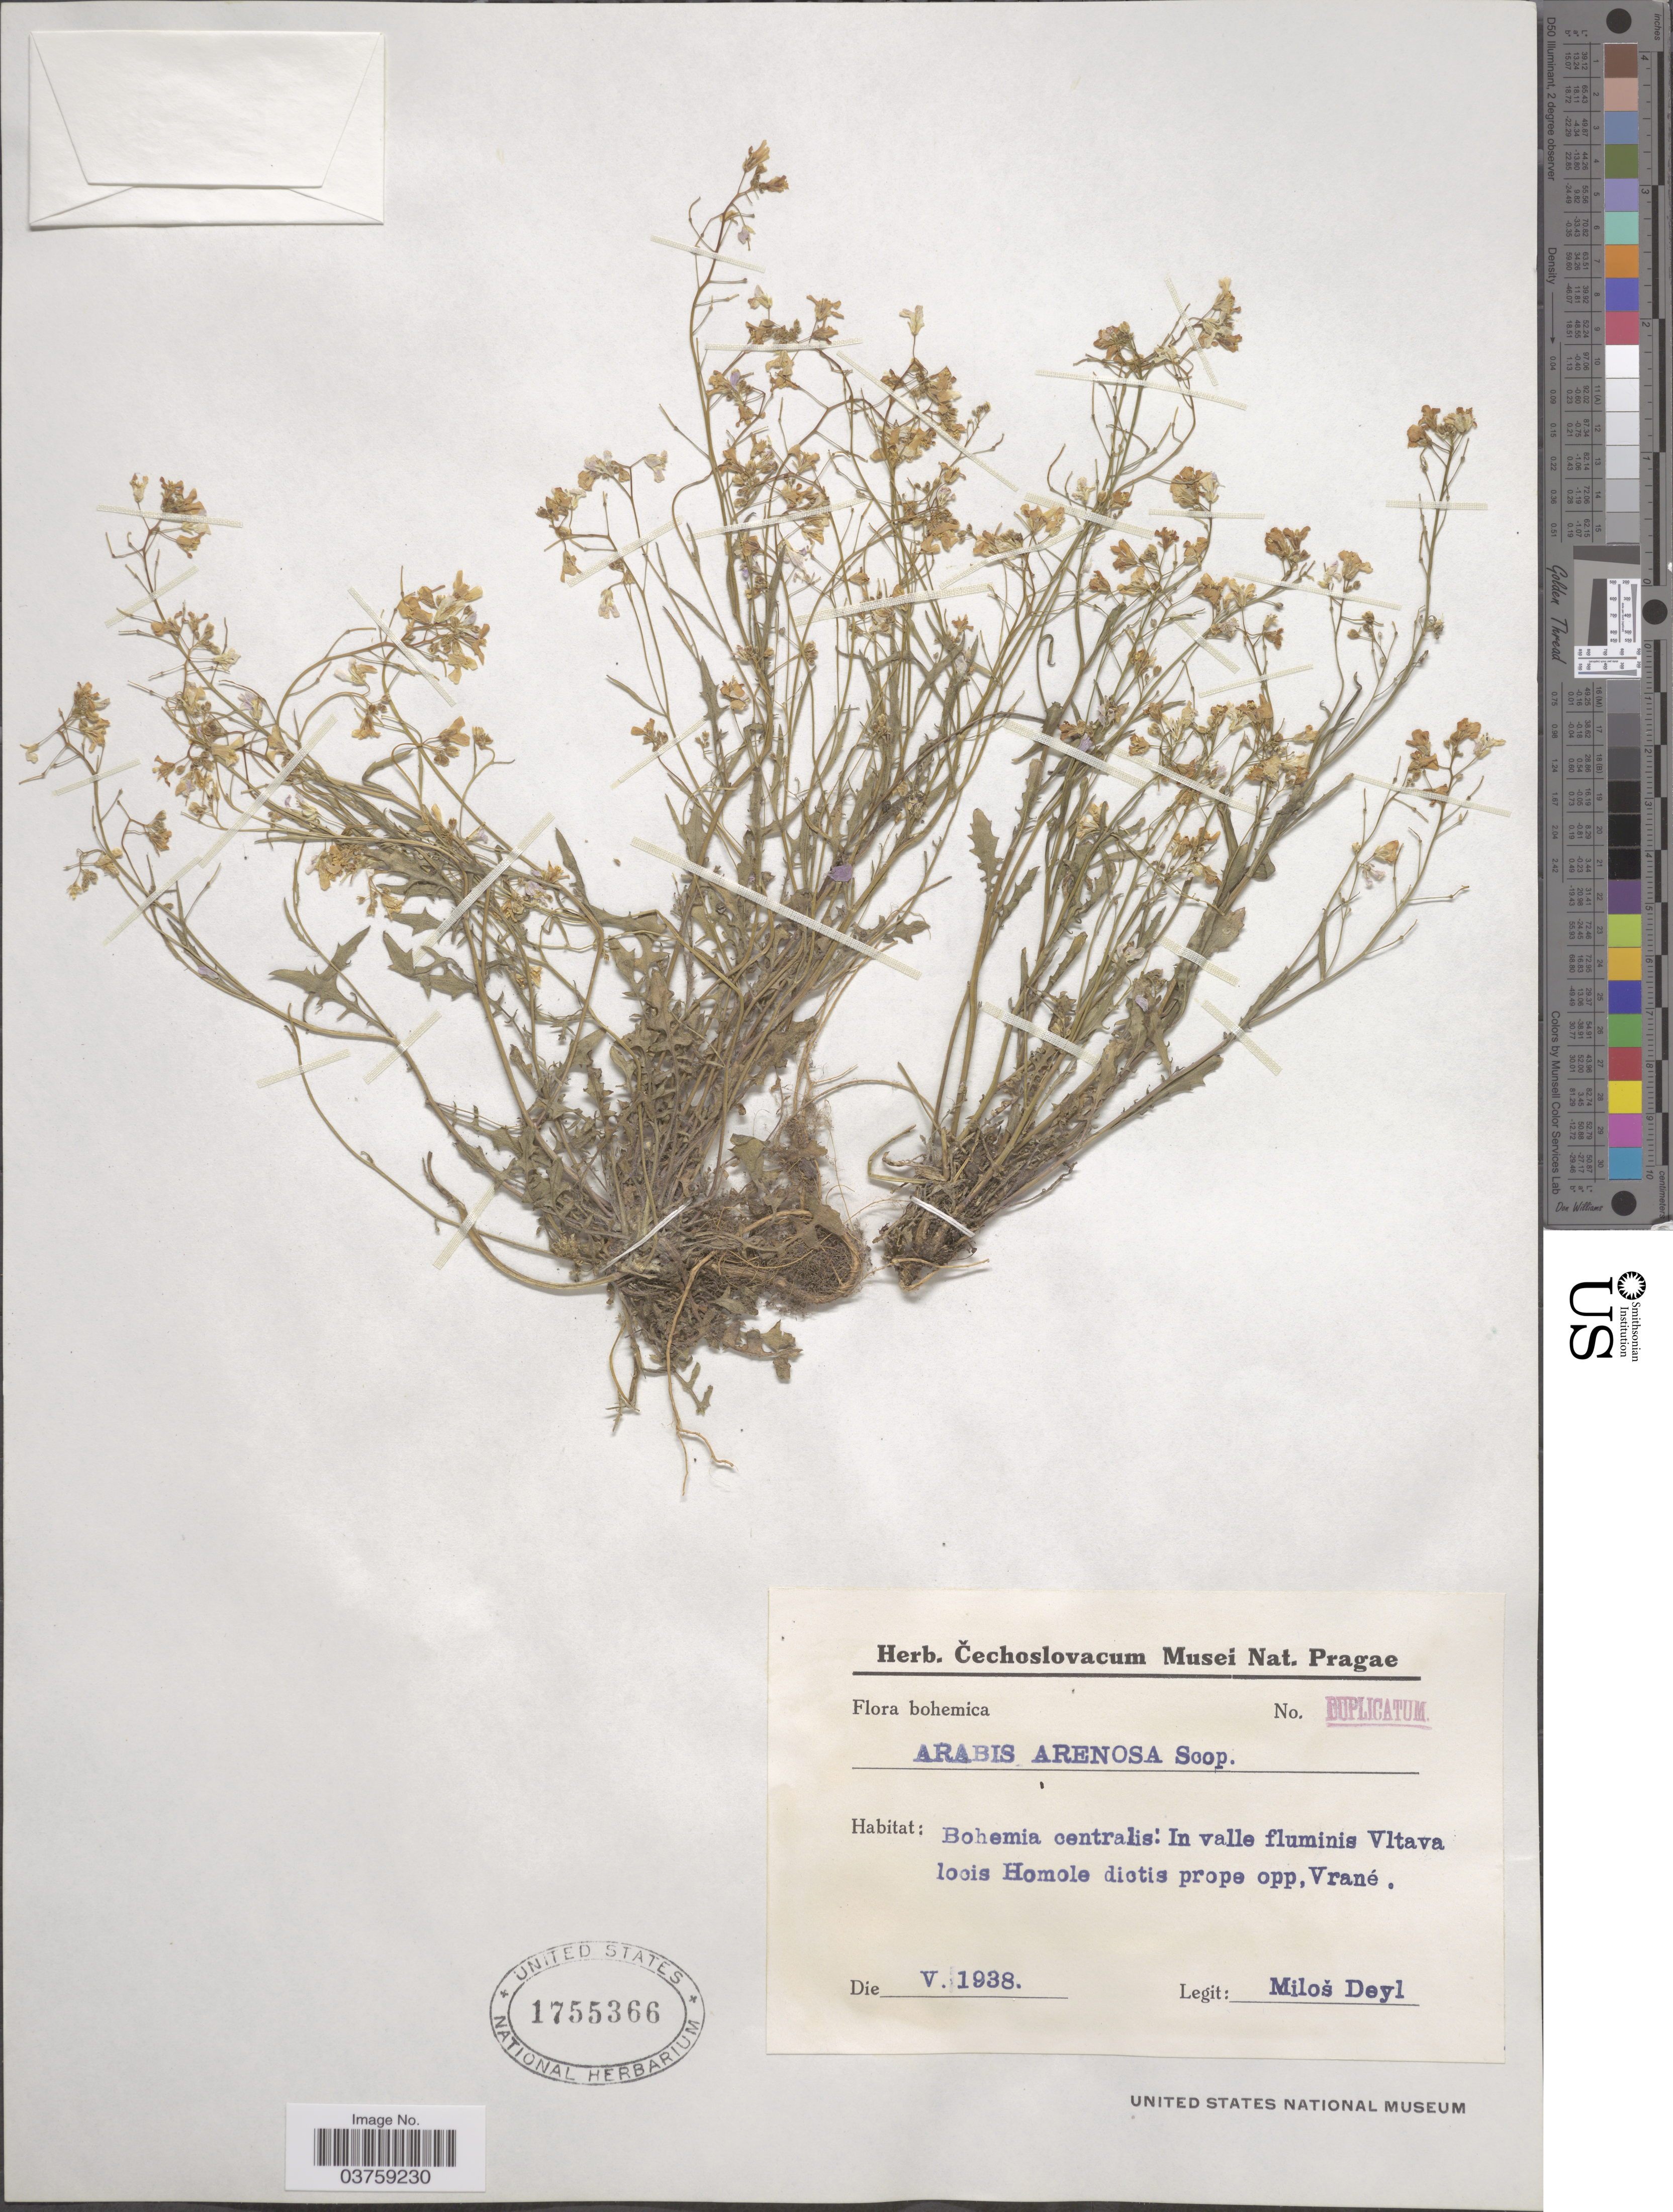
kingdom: Plantae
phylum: Tracheophyta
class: Magnoliopsida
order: Brassicales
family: Brassicaceae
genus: Arabis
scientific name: Arabis arenosa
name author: (L.) Scop.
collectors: M. Deyl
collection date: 1938-05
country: Czechia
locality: Bohemia centralis: In valle fluminis Vltava locis Homole dictis prope opp, Vrané.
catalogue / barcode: US 1755366